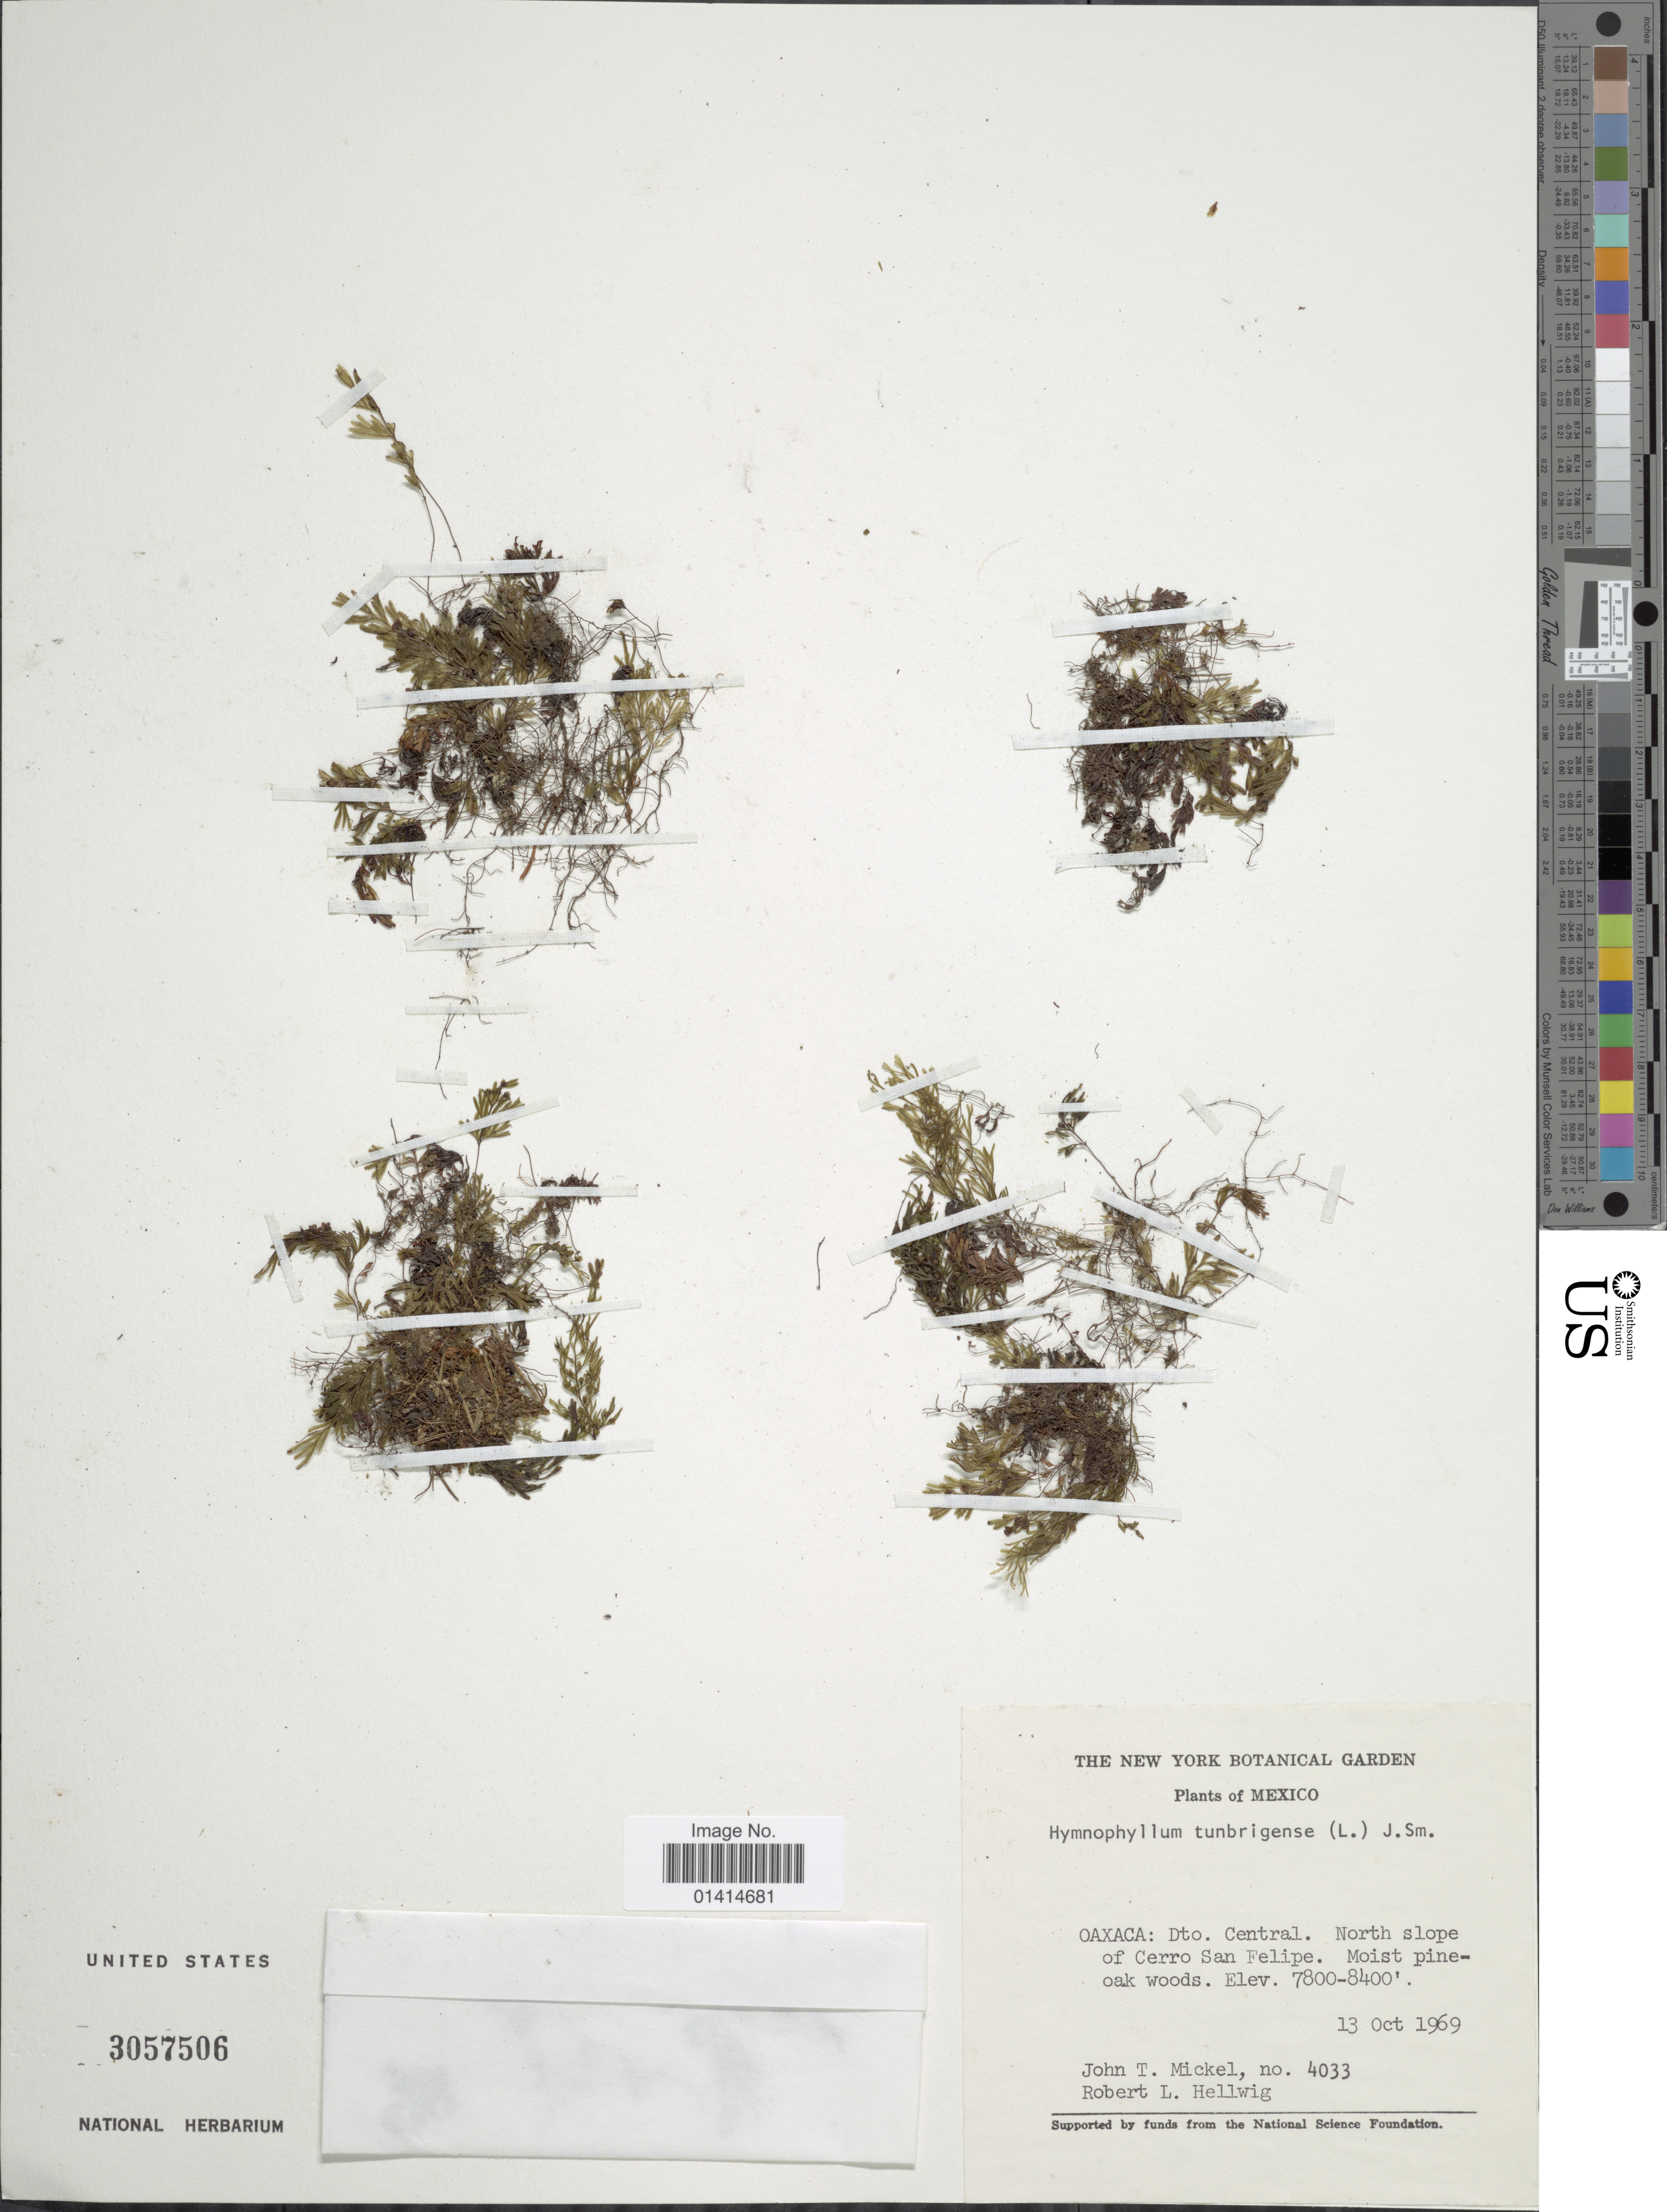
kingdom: Plantae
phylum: Tracheophyta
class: Polypodiopsida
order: Hymenophyllales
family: Hymenophyllaceae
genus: Hymenophyllum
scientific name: Hymenophyllum tunbrigense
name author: (L.) Small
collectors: J. T. Mickel & R. Hellwig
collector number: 4033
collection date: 1969-10-13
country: Mexico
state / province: Oaxaca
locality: Dto Central. North slope of Cerro San felipe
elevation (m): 2377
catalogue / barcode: US 3057506